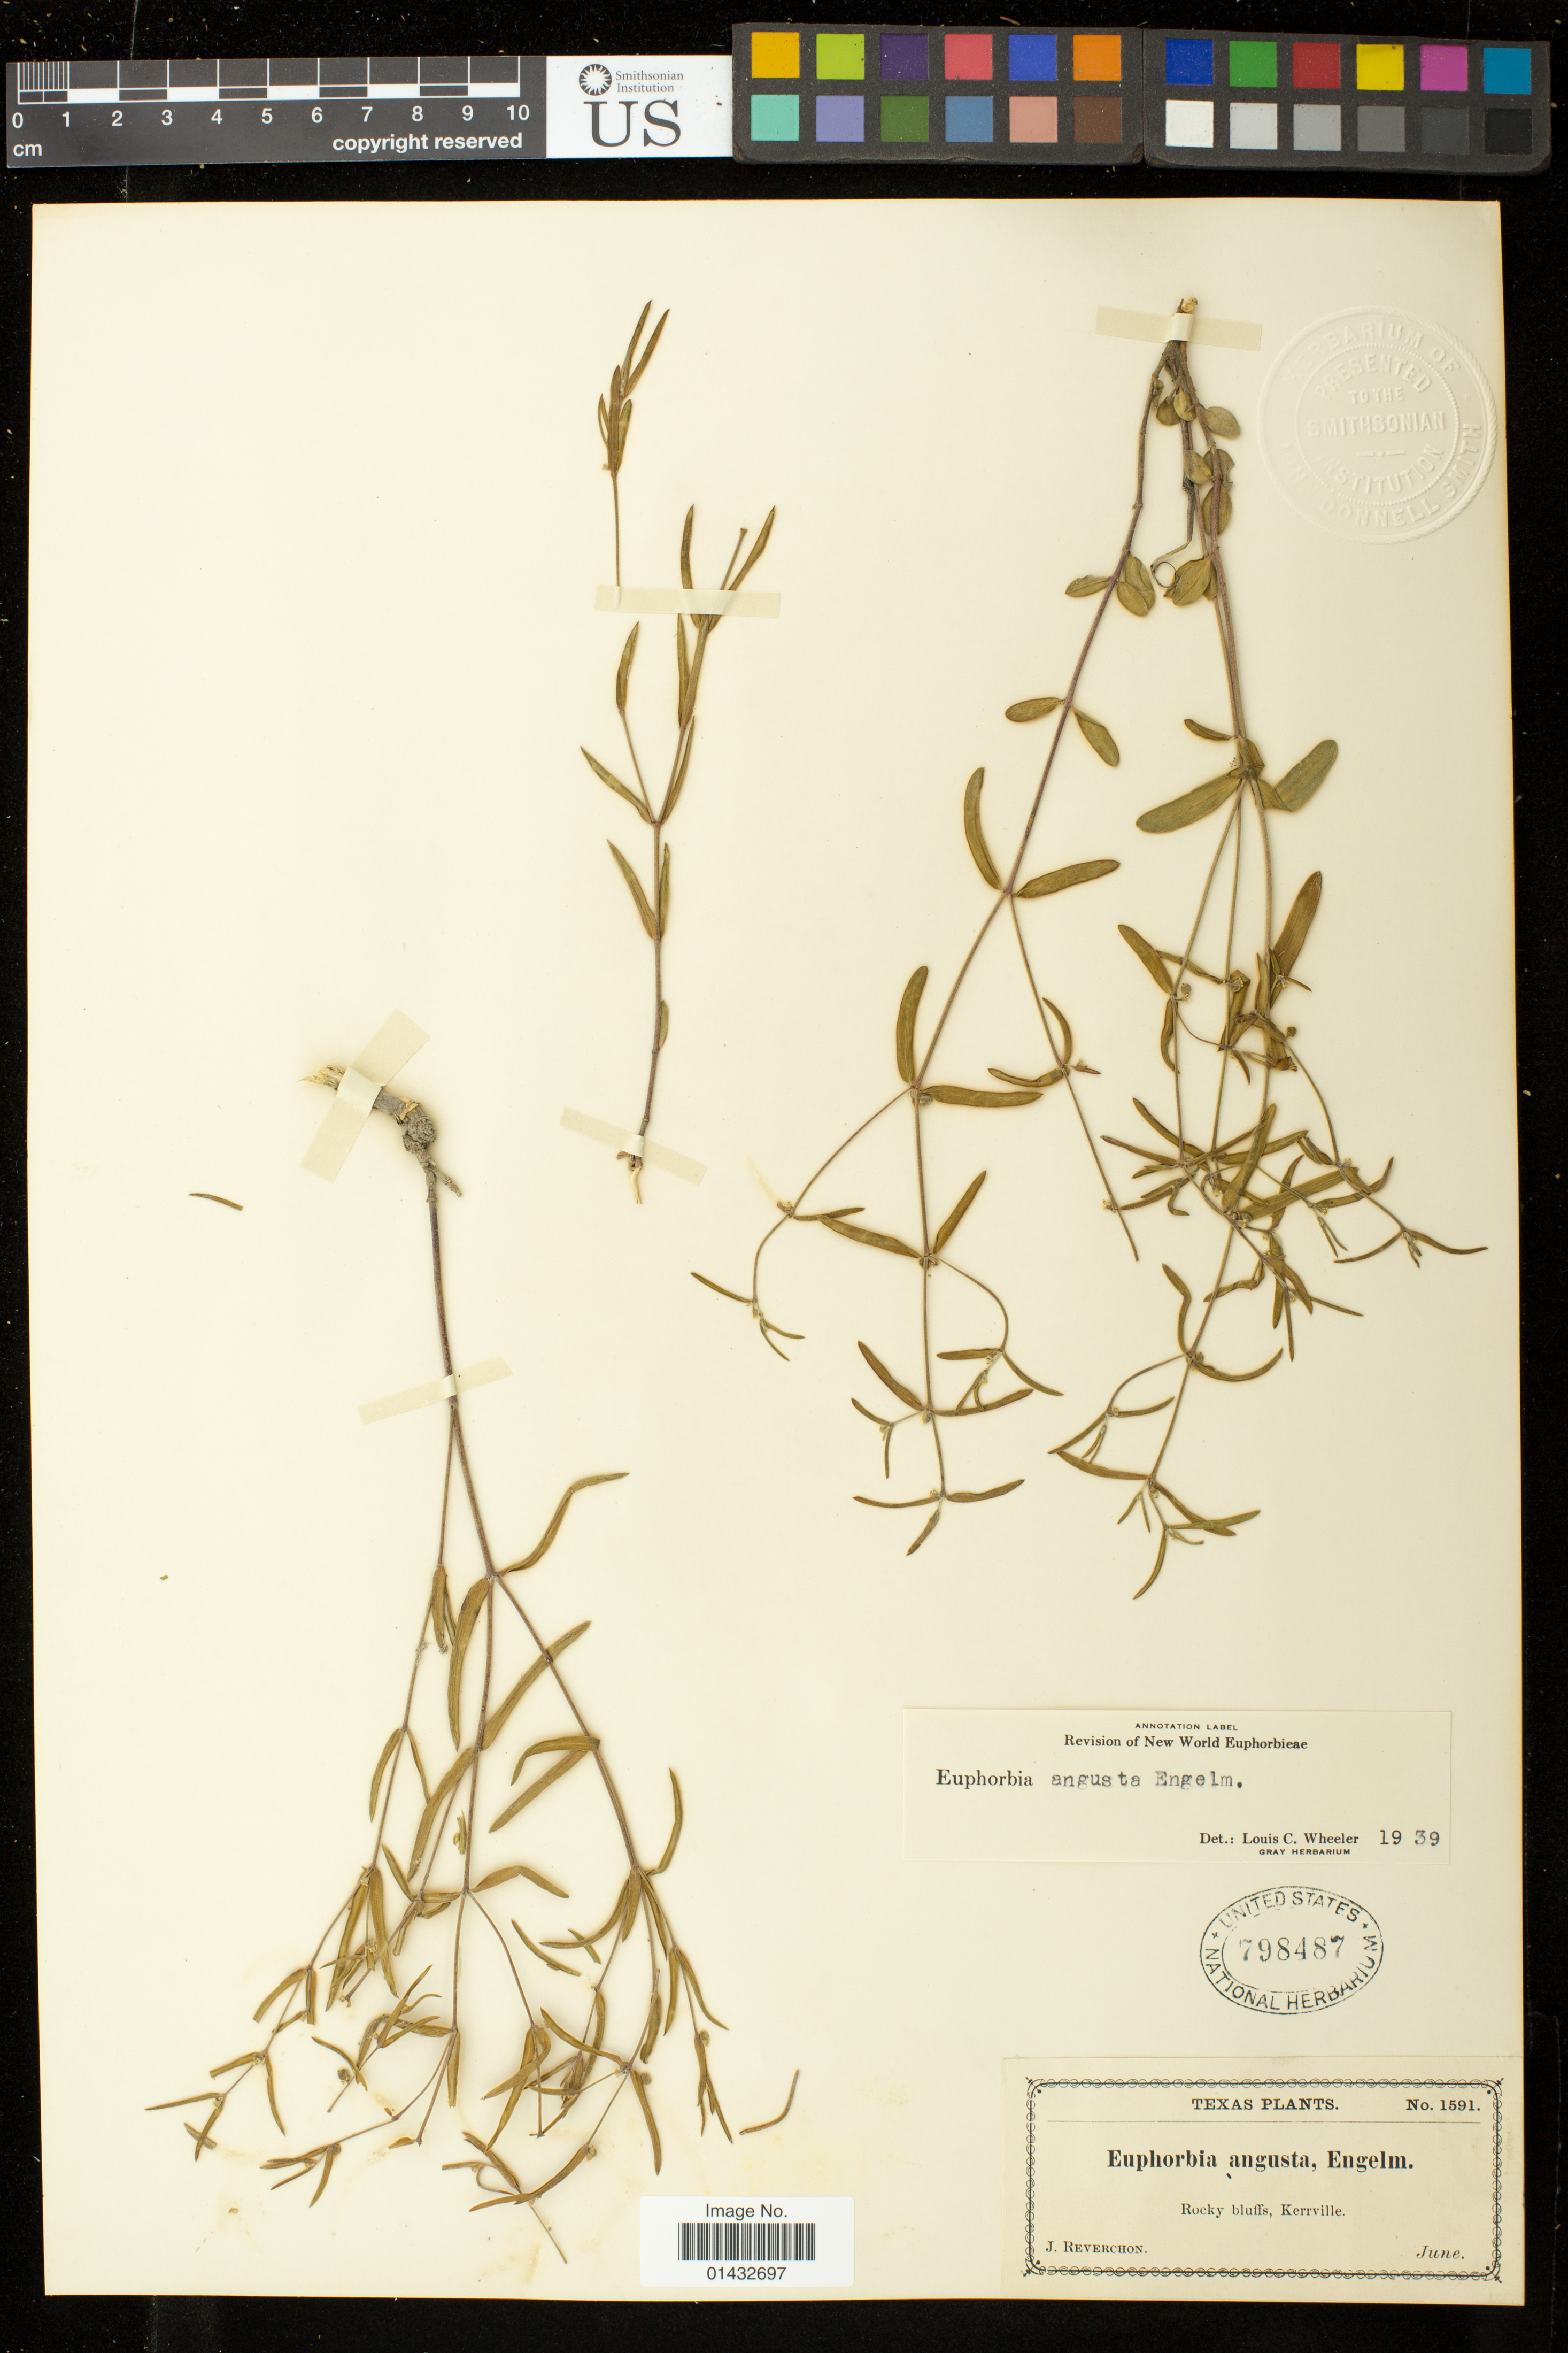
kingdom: Plantae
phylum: Tracheophyta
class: Magnoliopsida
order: Malpighiales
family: Euphorbiaceae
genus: Euphorbia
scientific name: Euphorbia angusta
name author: Engelm. in Emory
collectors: J. Reverchon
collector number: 1591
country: United States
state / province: Texas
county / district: Kerr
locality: Kerrville; Rocky bluffs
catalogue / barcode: US 798487